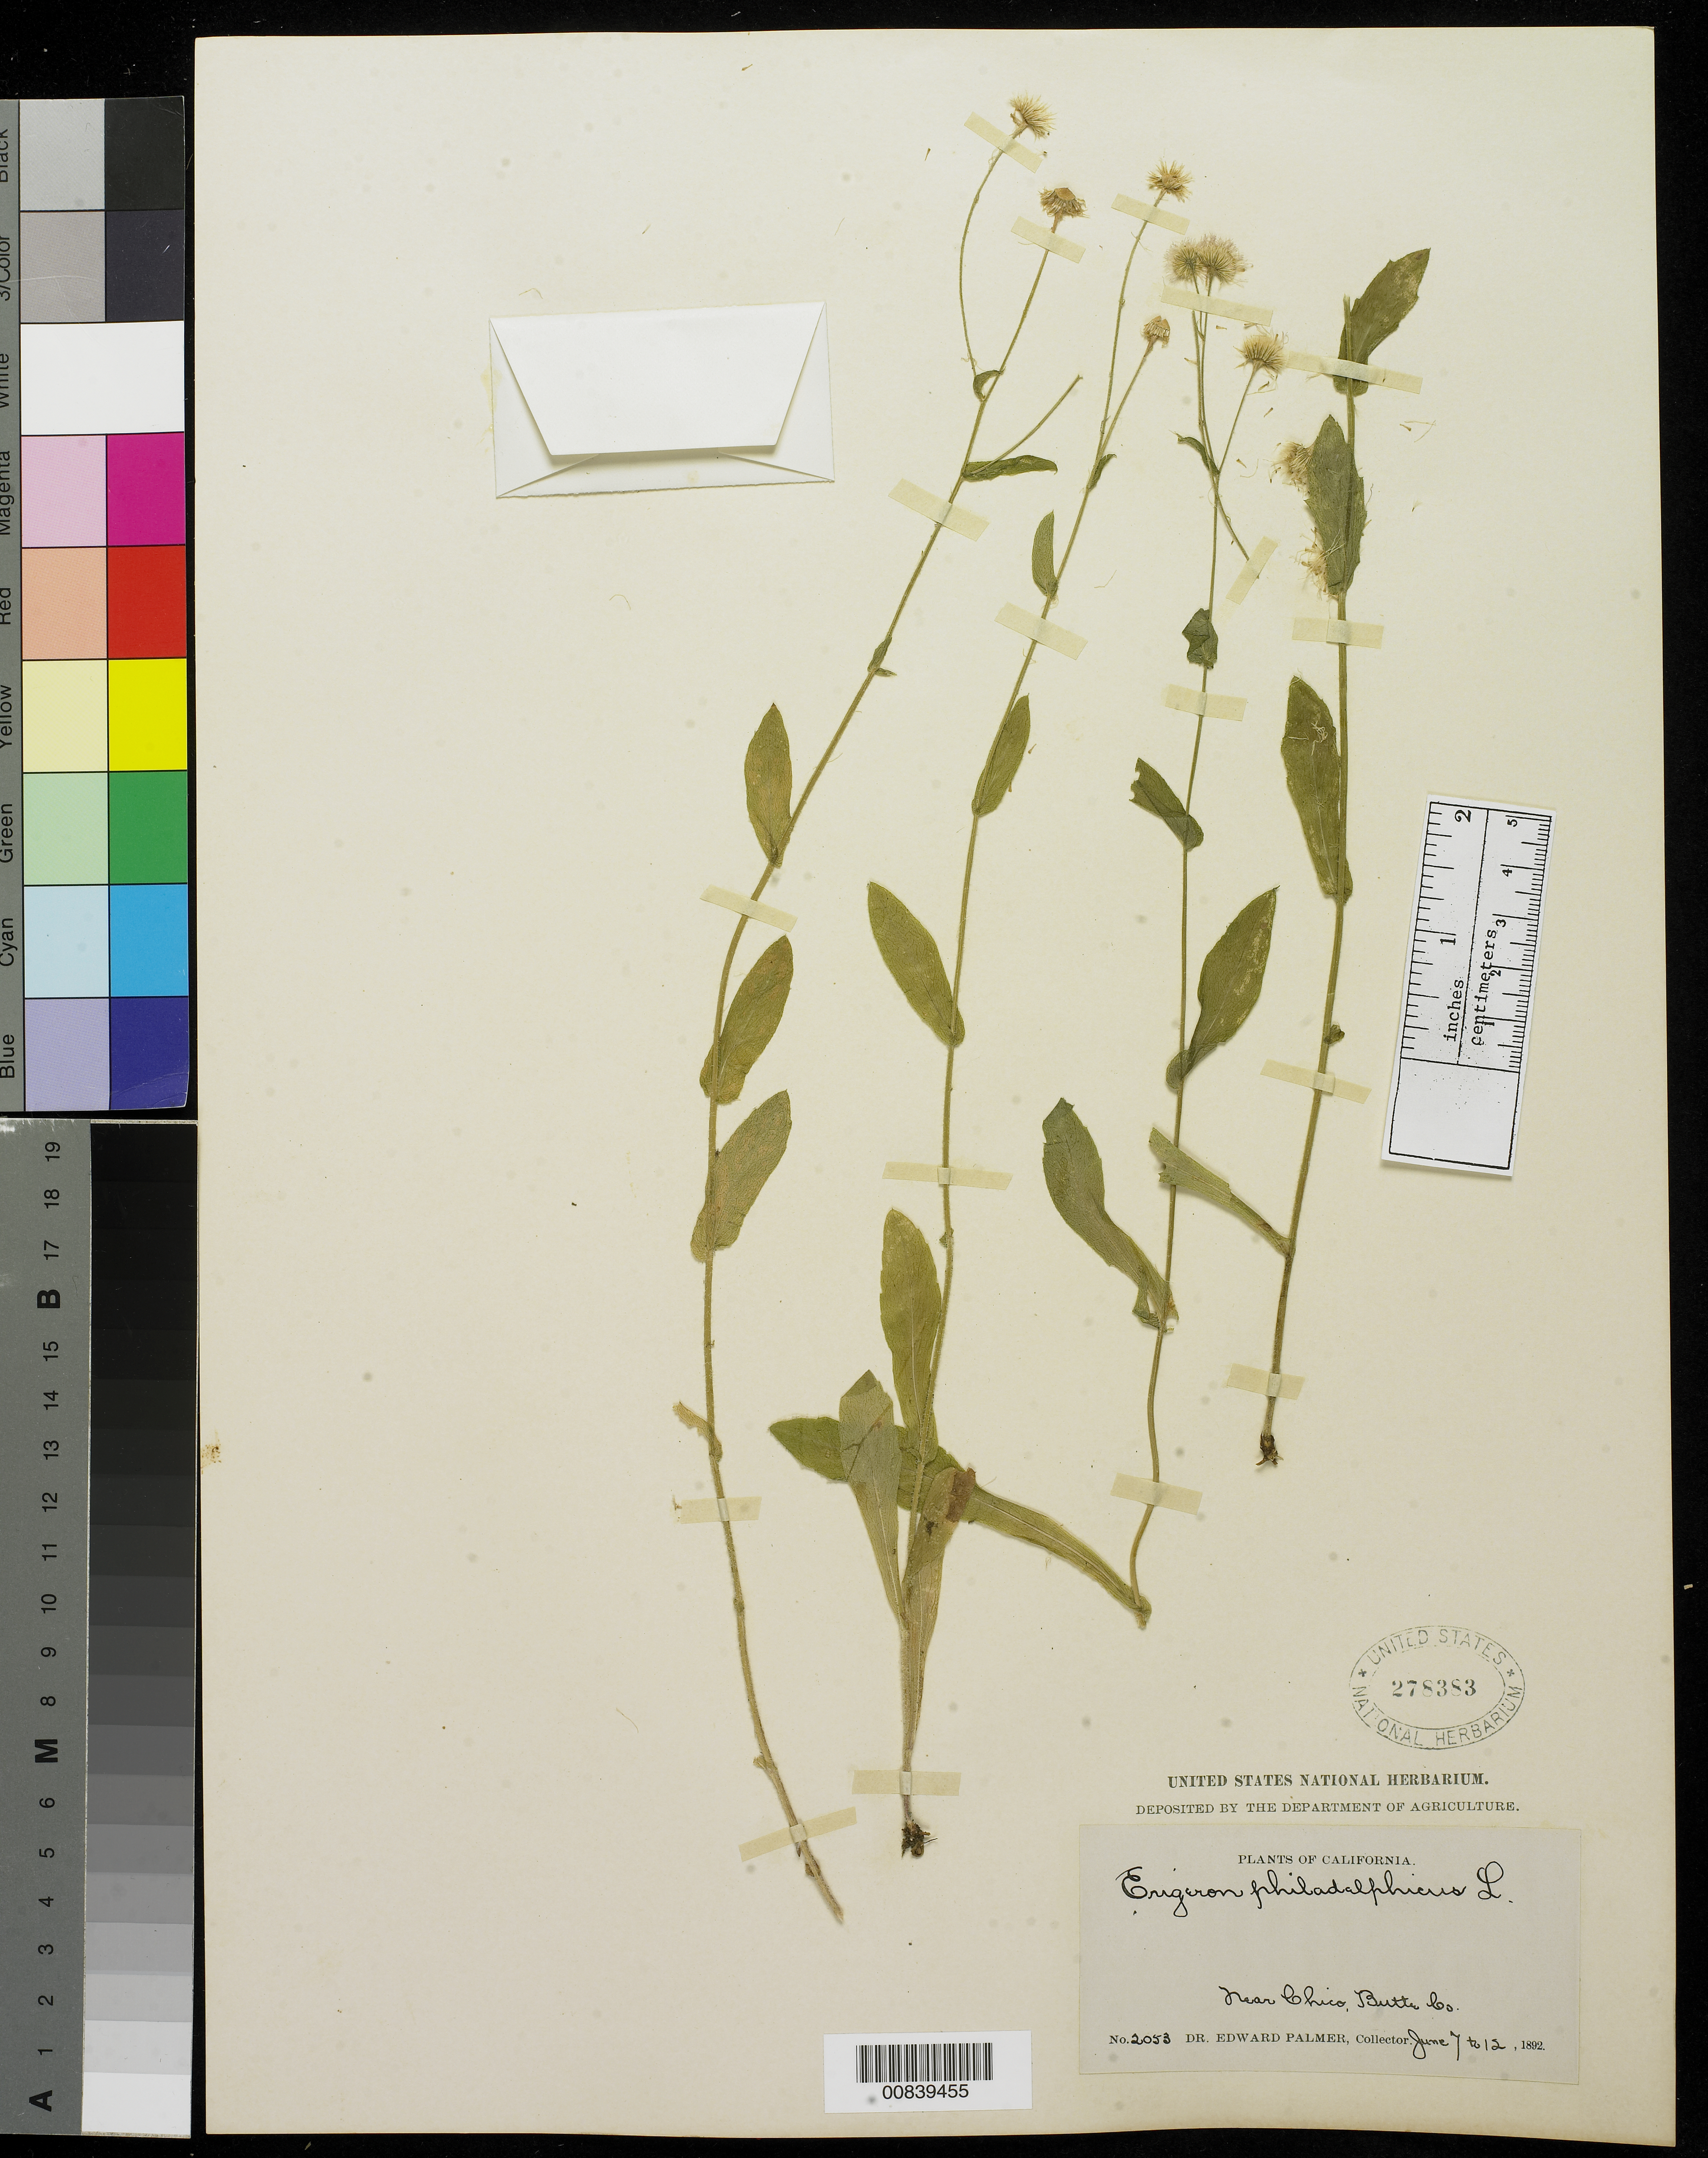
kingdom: Plantae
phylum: Tracheophyta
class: Magnoliopsida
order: Asterales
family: Asteraceae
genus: Erigeron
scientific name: Erigeron philadelphicus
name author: L.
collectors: E. Palmer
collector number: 2053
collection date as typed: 07 Jun 1892 to 12 Jun 1892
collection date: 1892-06-07/1892-06-12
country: United States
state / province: California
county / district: Butte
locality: Near Chico, Butte County, California.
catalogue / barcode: US 278383